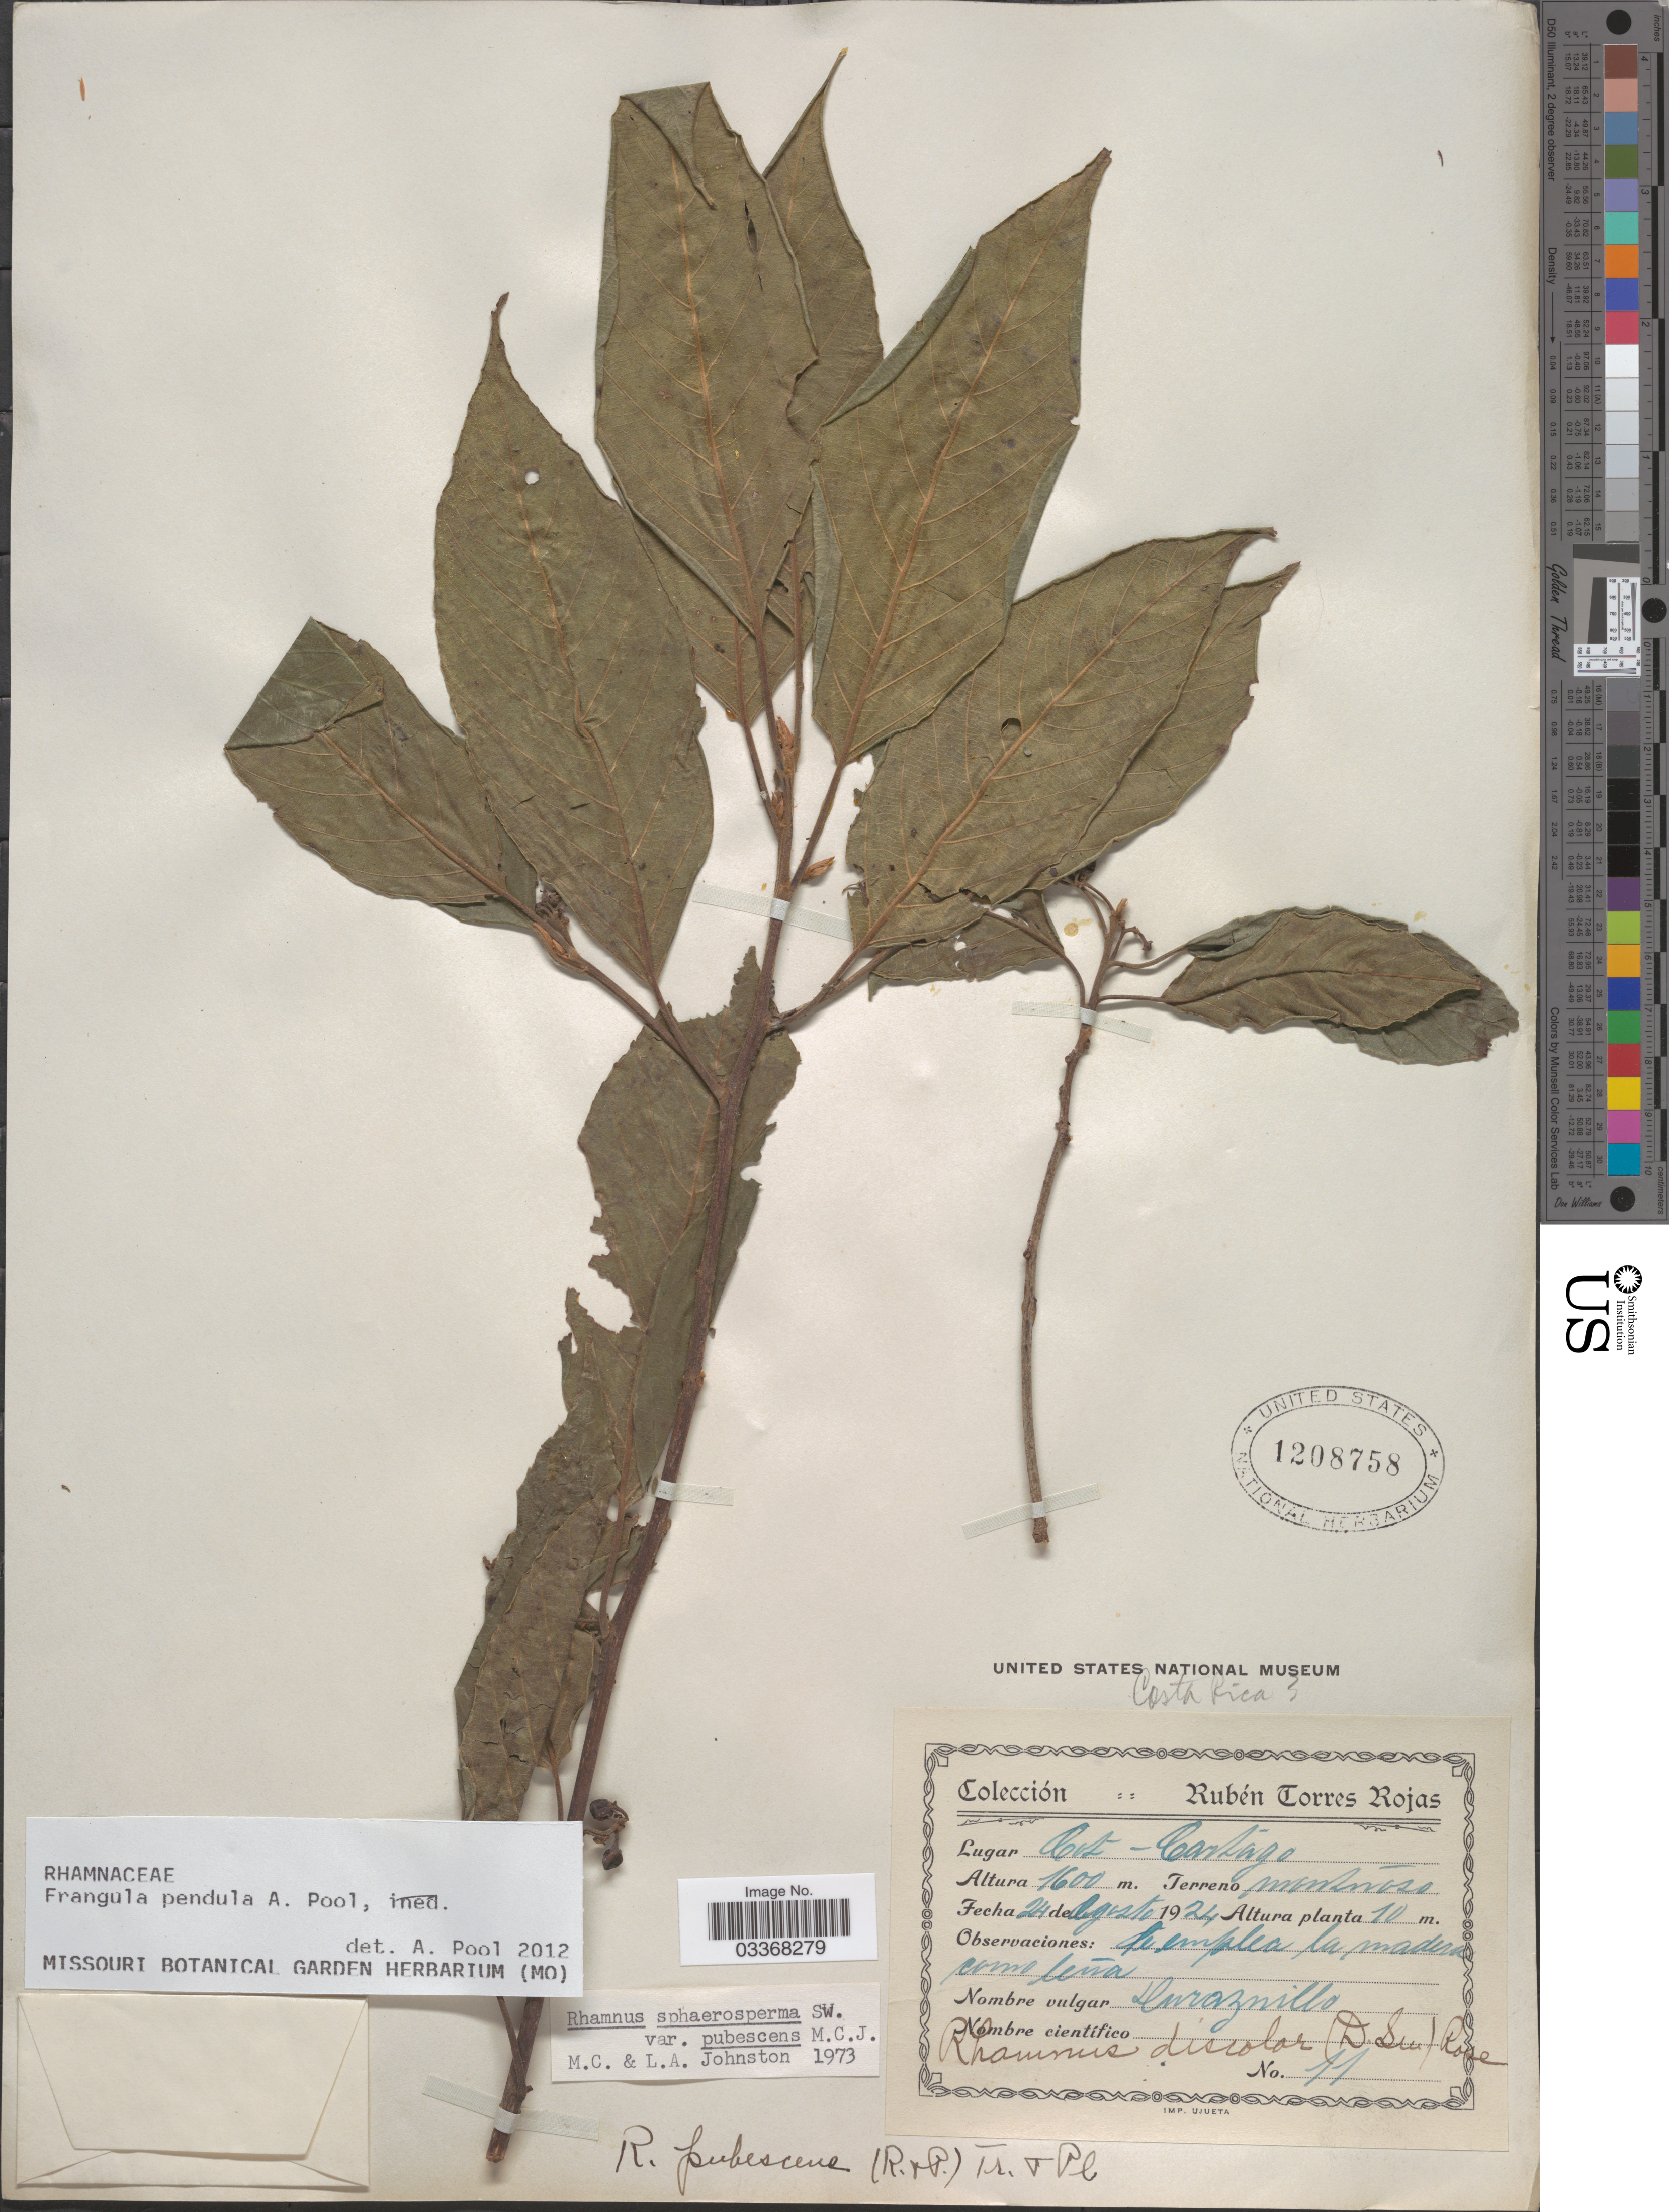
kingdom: Plantae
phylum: Tracheophyta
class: Magnoliopsida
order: Rosales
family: Rhamnaceae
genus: Frangula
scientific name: Frangula pendula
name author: A. Pool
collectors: R. Torres Rojas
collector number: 11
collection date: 1924-08-24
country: Costa Rica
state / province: Cartago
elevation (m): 1600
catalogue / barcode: US 1208758